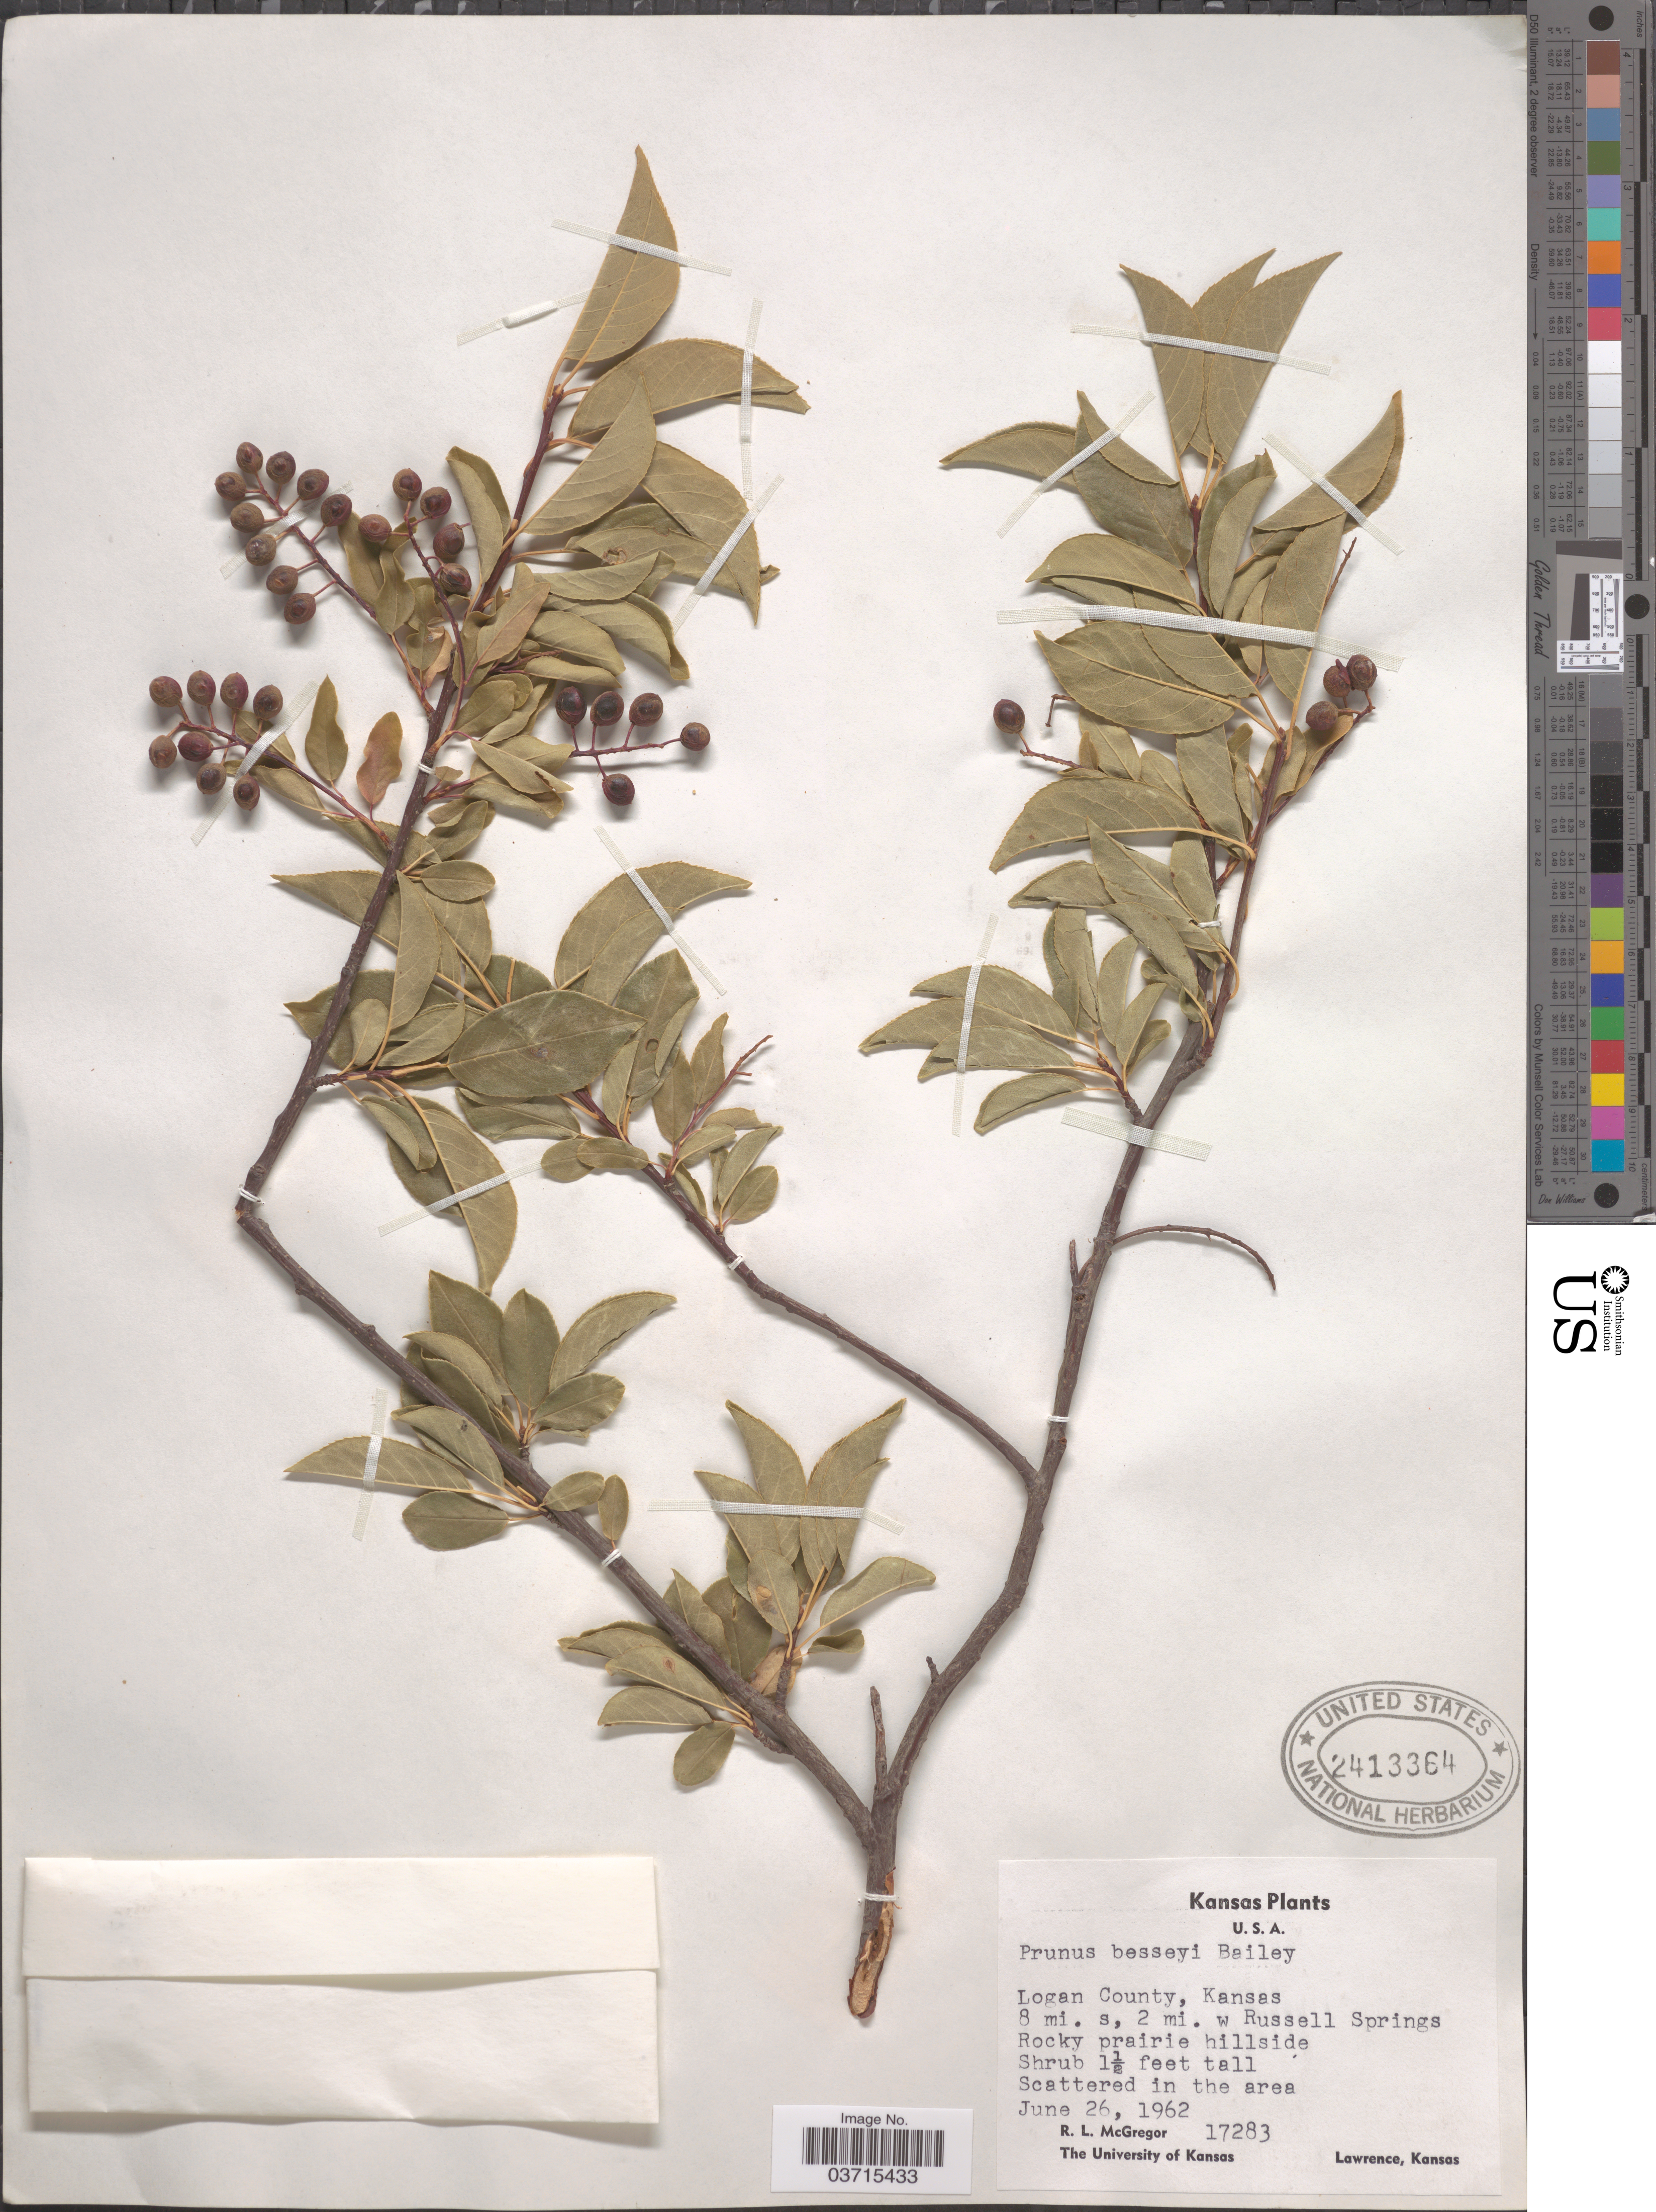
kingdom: Plantae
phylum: Tracheophyta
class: Magnoliopsida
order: Rosales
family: Rosaceae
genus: Prunus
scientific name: Prunus besseyi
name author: L.H. Bailey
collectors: R. McGregor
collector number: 17283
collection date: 1962-06-26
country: United States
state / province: Kansas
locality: Logan County, 8 mi. s, 2 mi. w Russell Springs.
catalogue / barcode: US 2413364